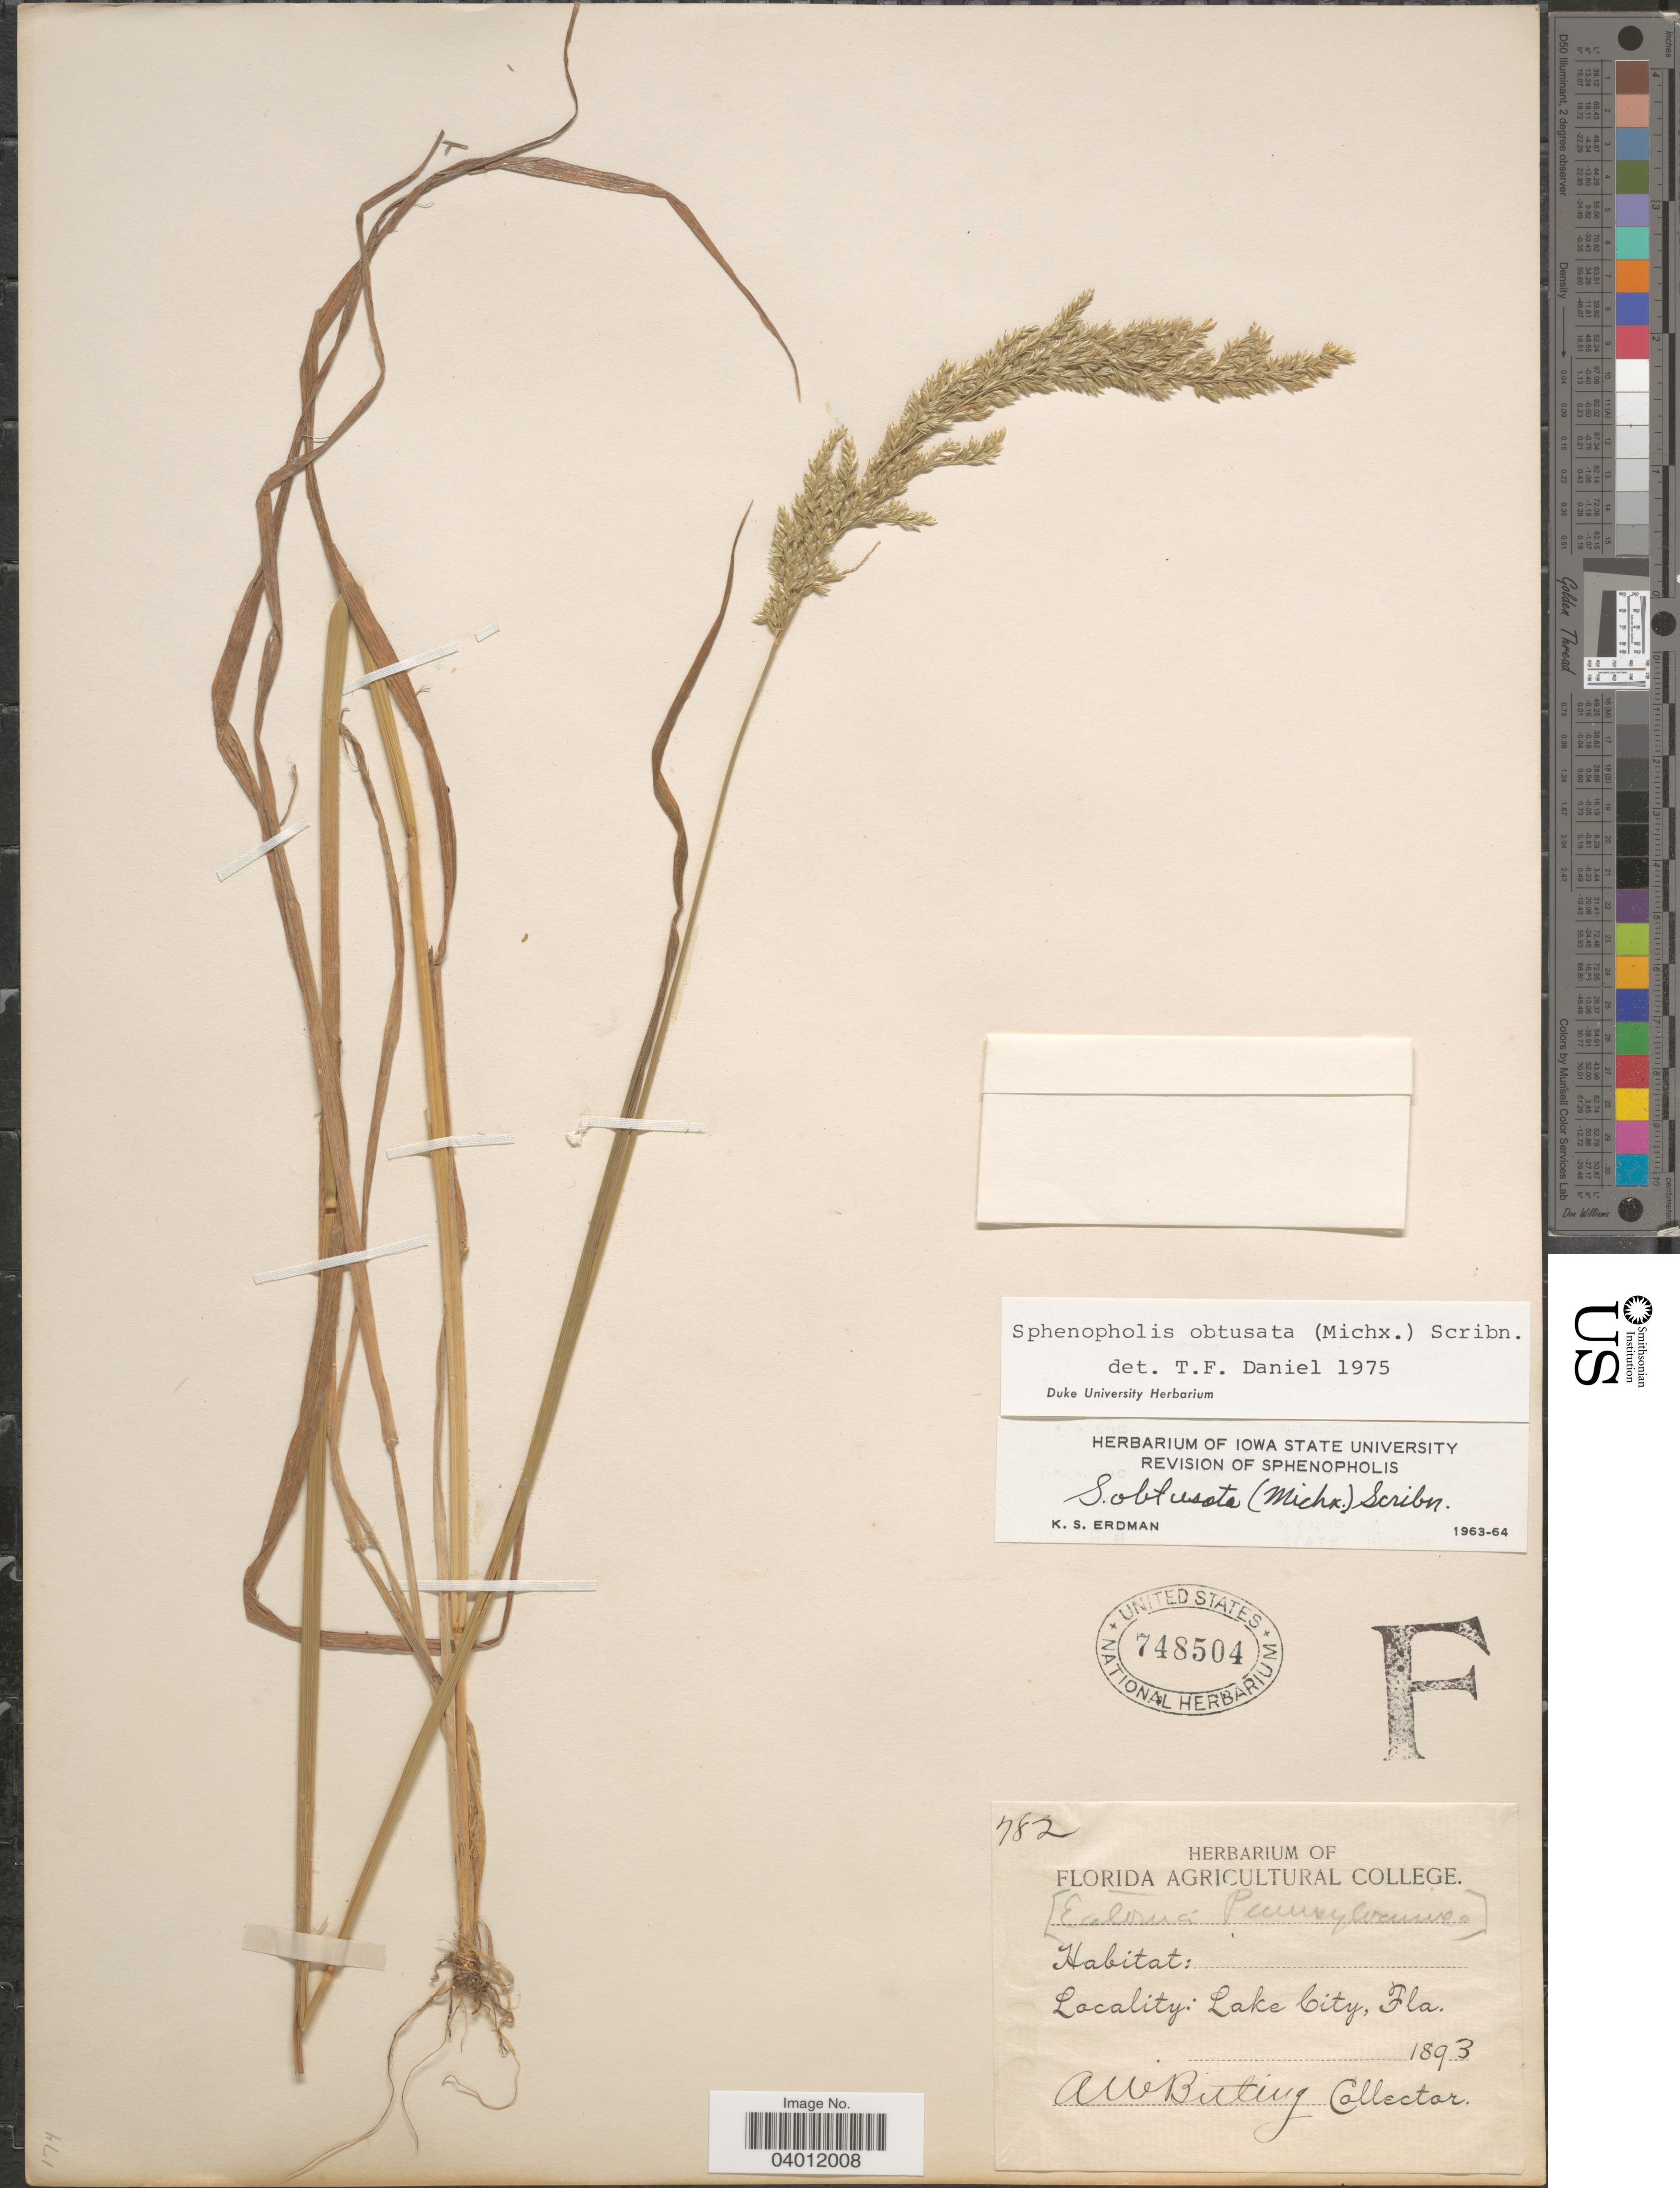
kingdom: Plantae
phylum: Tracheophyta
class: Liliopsida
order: Poales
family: Poaceae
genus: Sphenopholis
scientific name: Sphenopholis obtusata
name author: (Michx.) Scribn.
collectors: A. Bitting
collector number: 782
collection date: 1893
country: United States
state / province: Florida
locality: Lake City.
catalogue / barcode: US 748504